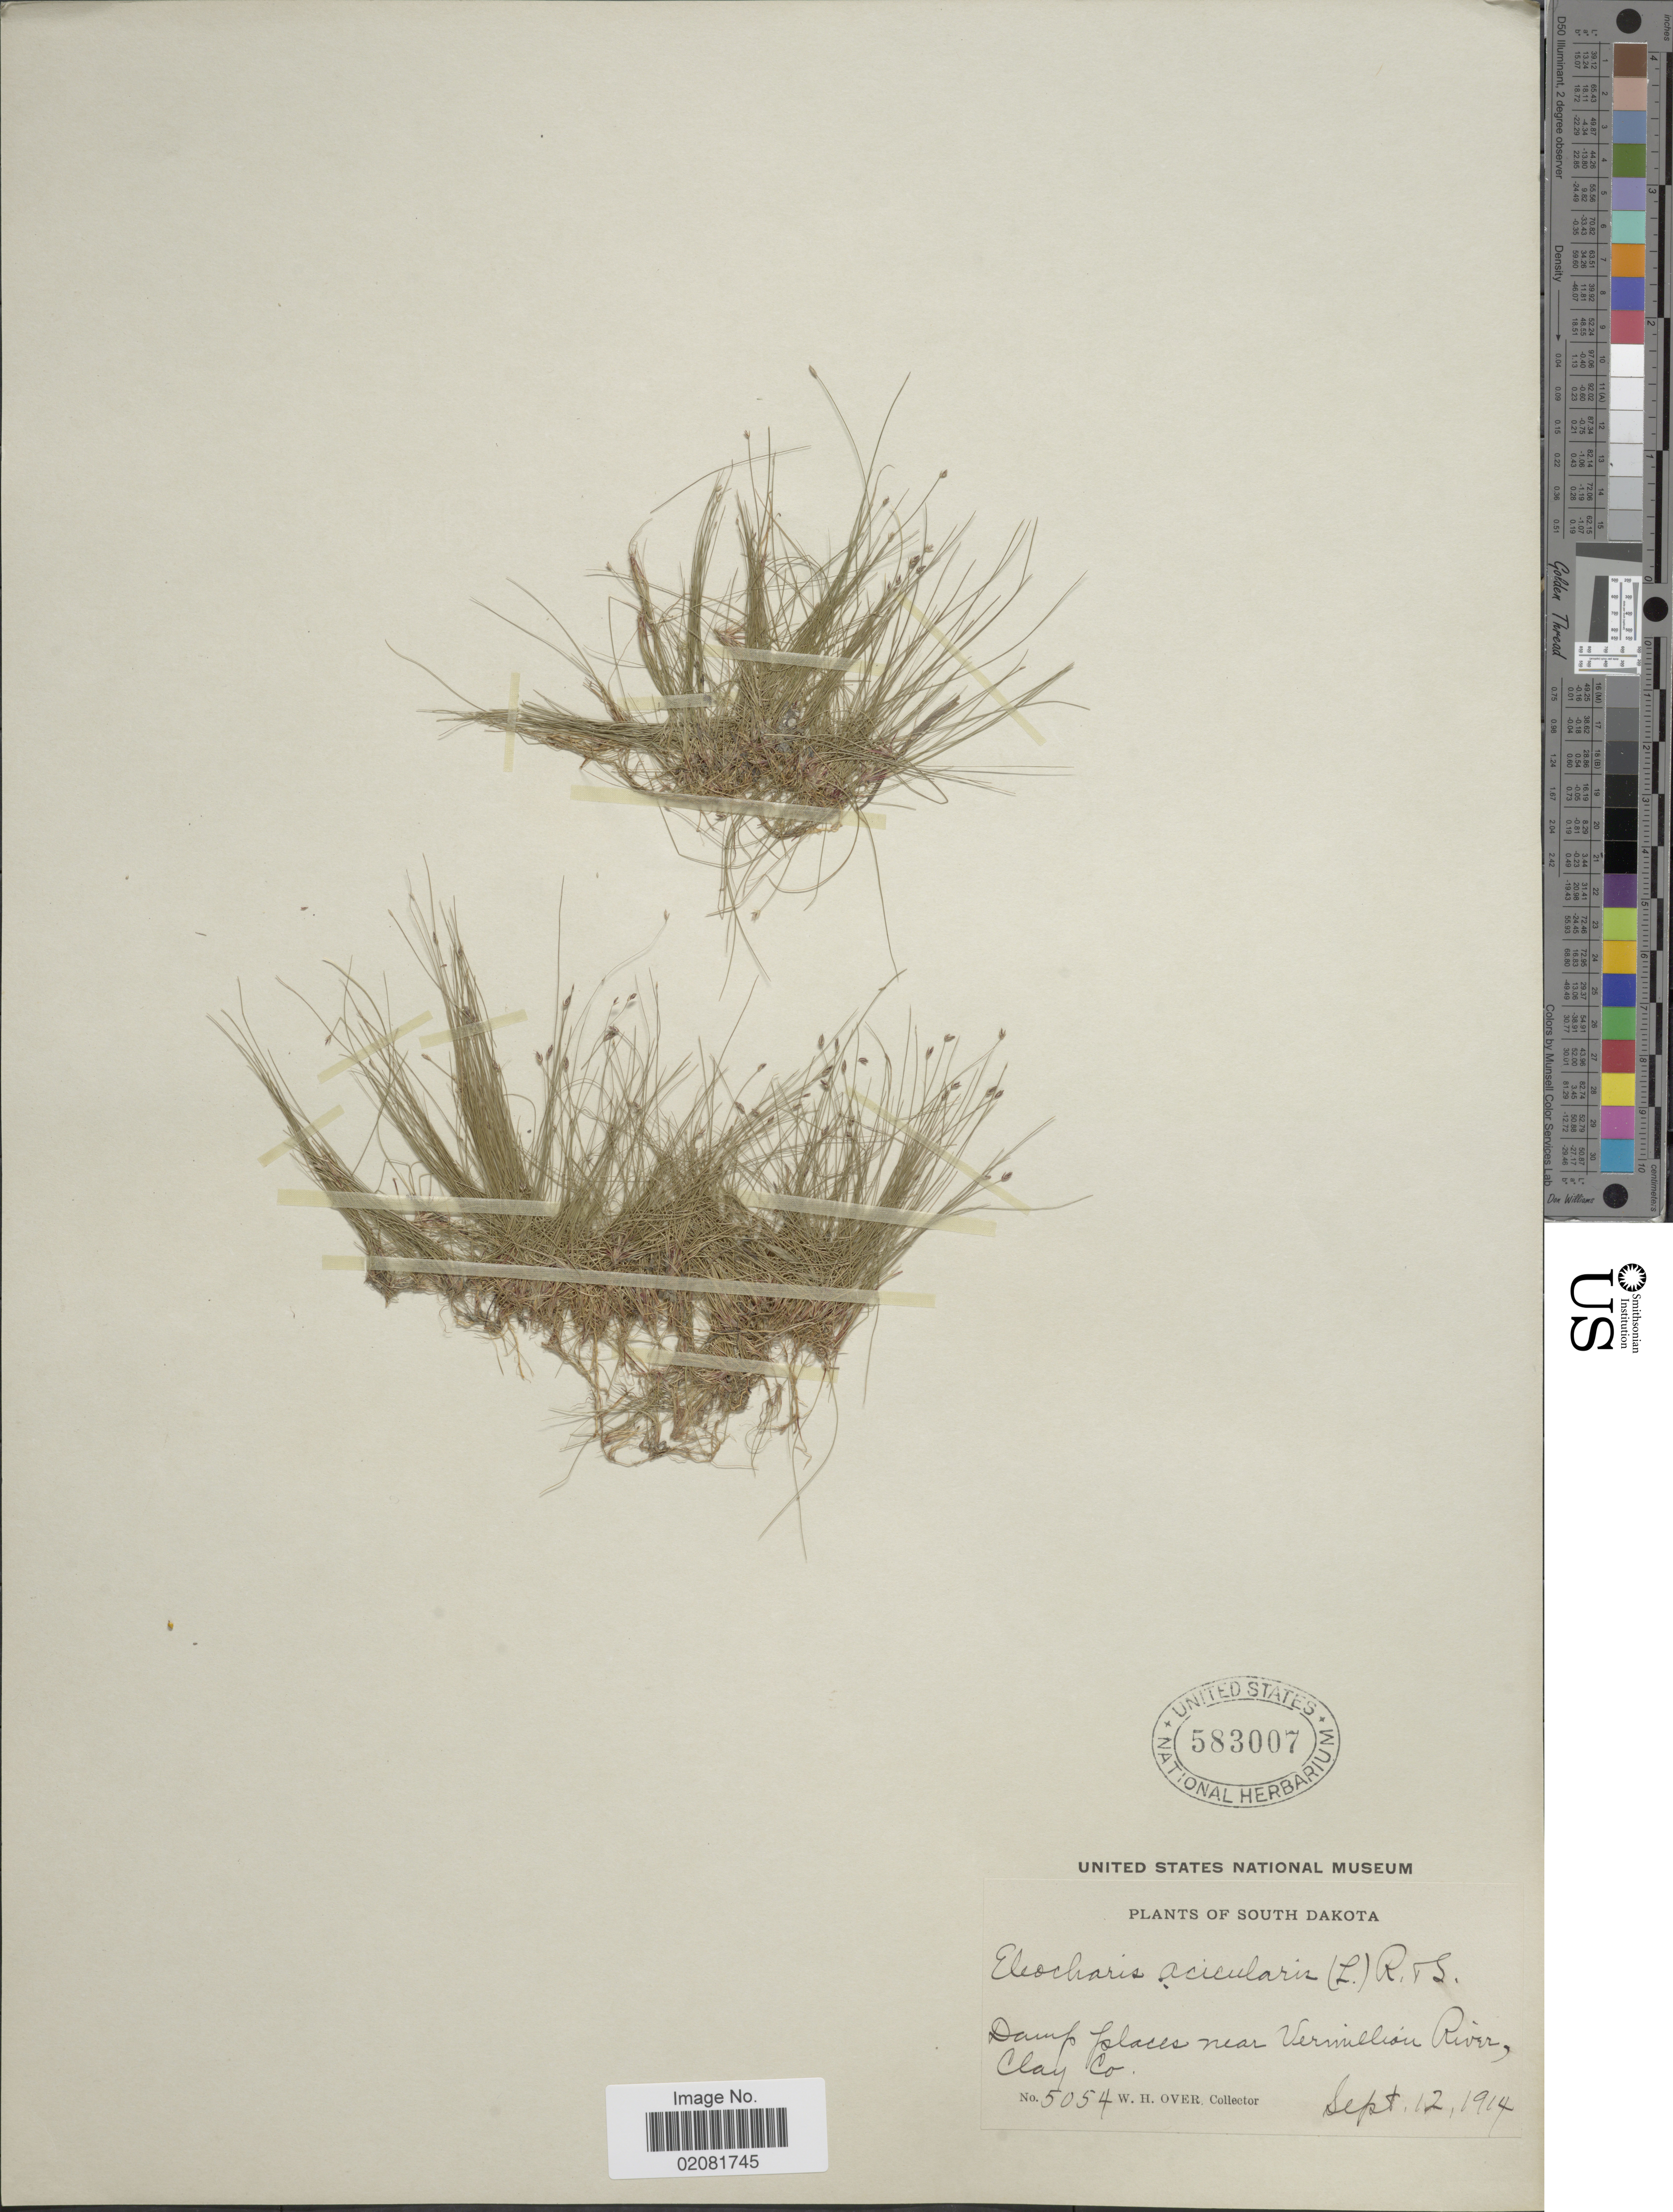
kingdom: Plantae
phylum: Tracheophyta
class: Liliopsida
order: Poales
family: Cyperaceae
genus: Eleocharis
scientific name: Eleocharis acicularis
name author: (L.) Roem. & Schult.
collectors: W. Over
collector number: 5054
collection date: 1914-09-12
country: United States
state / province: South Dakota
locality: Damp places near Vermillion River, Clay Co.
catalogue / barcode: US 583007